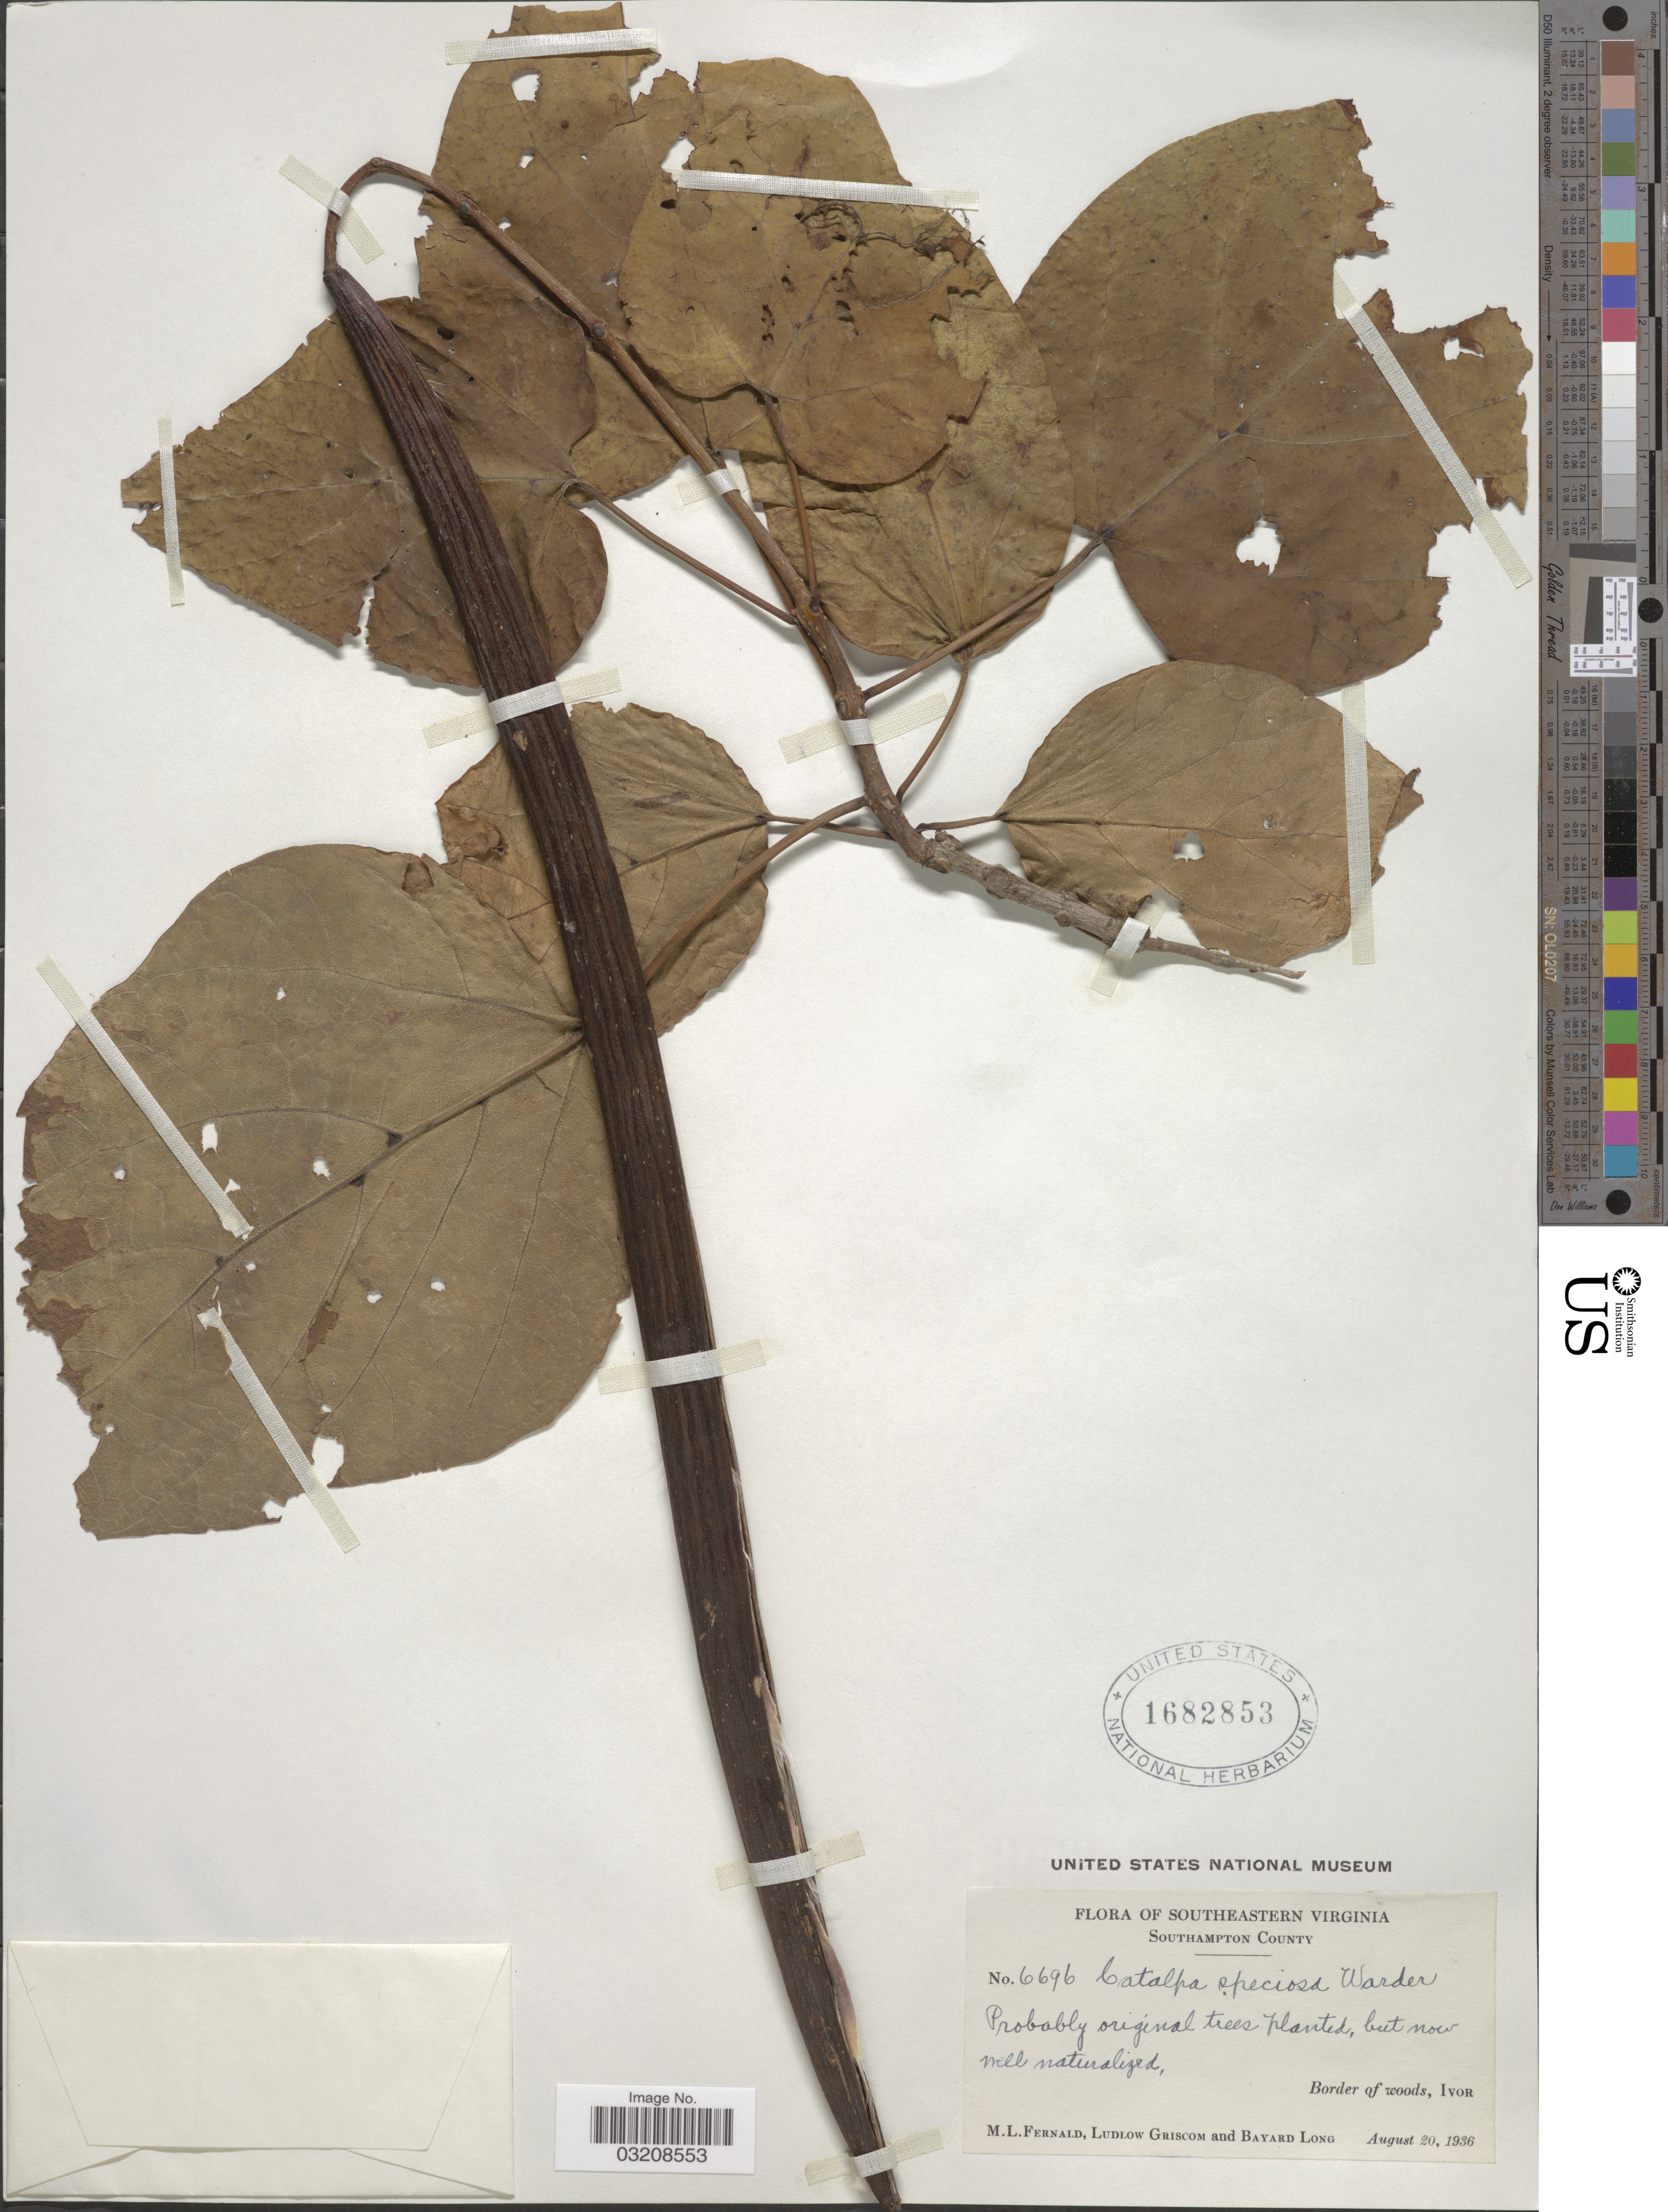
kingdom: Plantae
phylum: Tracheophyta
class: Magnoliopsida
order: Lamiales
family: Bignoniaceae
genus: Catalpa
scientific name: Catalpa speciosa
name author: (Warder) Warder ex Engelm.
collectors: M. L. Fernald, L. Griscom & B. Long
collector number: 6696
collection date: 1936-08-20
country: United States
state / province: Virginia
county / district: Southampton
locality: Southeastern Virginia. Southampton County. Border of woods, Ivor.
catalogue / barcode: US 1682853